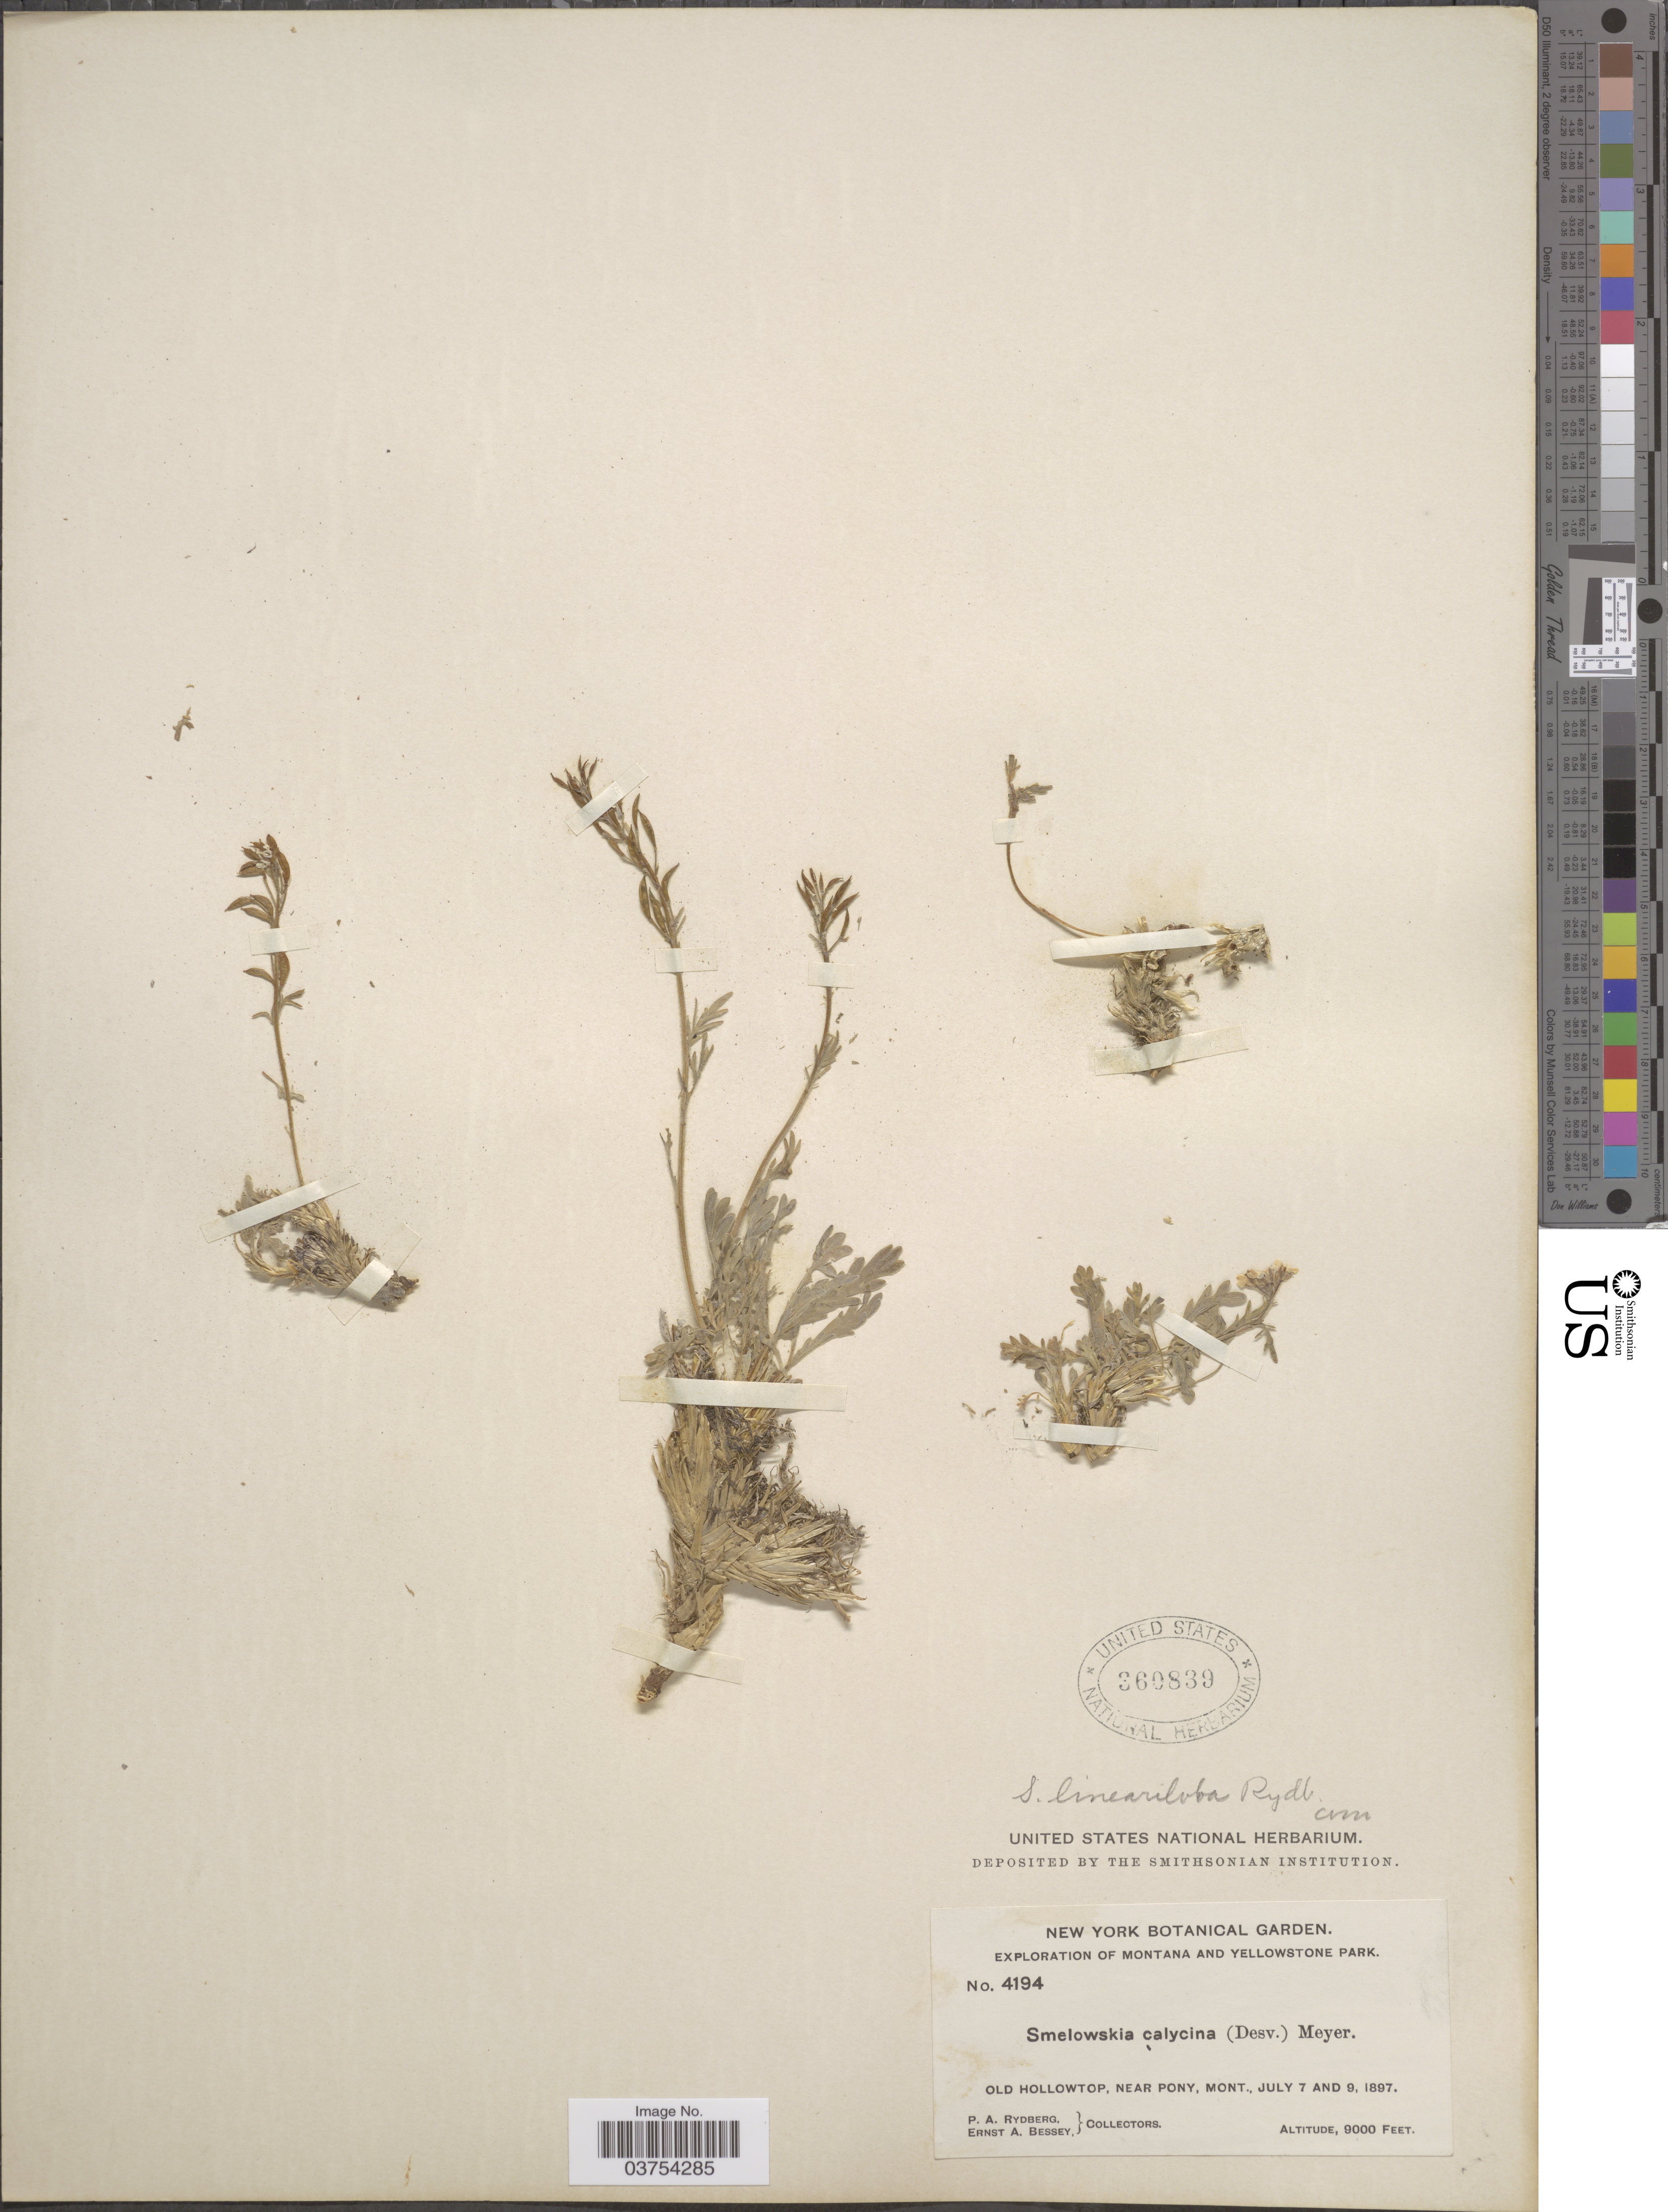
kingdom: Plantae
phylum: Tracheophyta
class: Magnoliopsida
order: Brassicales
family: Brassicaceae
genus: Smelowskia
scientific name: Smelowskia calycina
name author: (Stephan) C.A. Mey.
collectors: P. A. Rydberg & E. A. Bessey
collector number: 4194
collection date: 1897-07-07/1897-07-09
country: United States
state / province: Montana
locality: Old Hollowtop, near Pony.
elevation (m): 2743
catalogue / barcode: US 360839